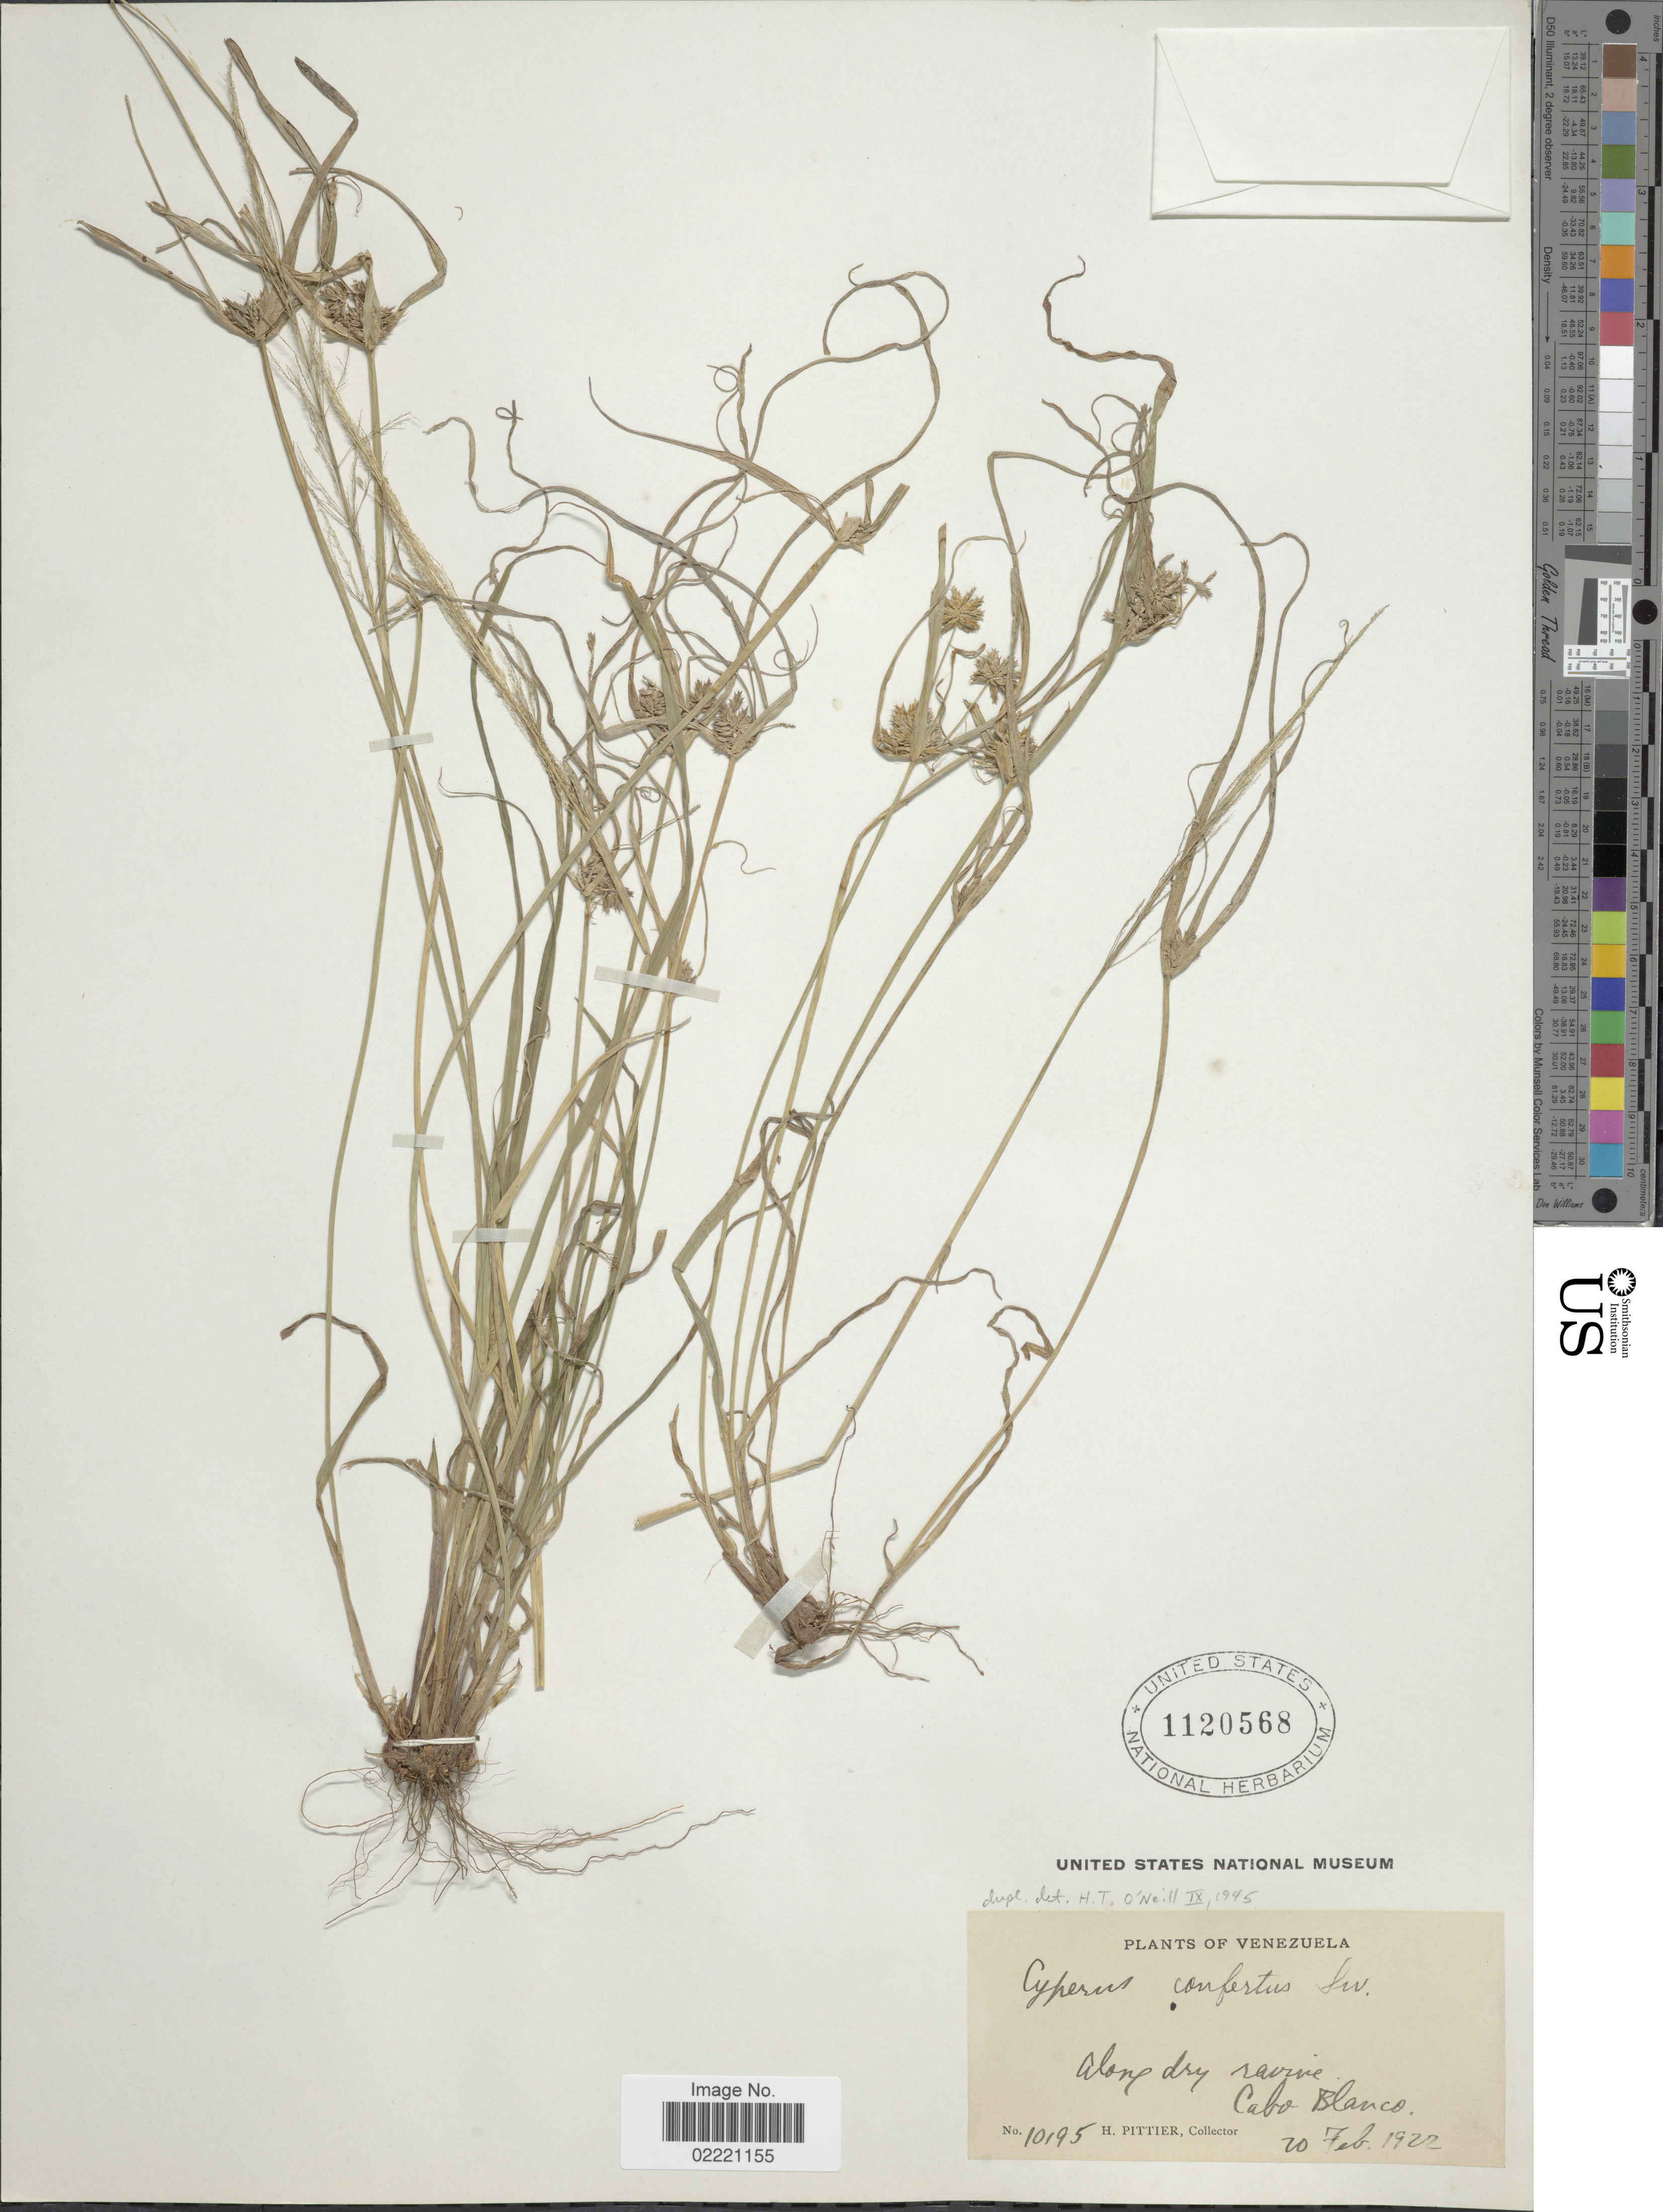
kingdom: Plantae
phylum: Tracheophyta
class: Liliopsida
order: Poales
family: Cyperaceae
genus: Cyperus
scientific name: Cyperus confertus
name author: Sw.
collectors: H. F. Pittier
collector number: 10195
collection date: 1922-02-20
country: Venezuela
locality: Along dry ravine, Cabo Blanco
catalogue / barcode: US 1120568